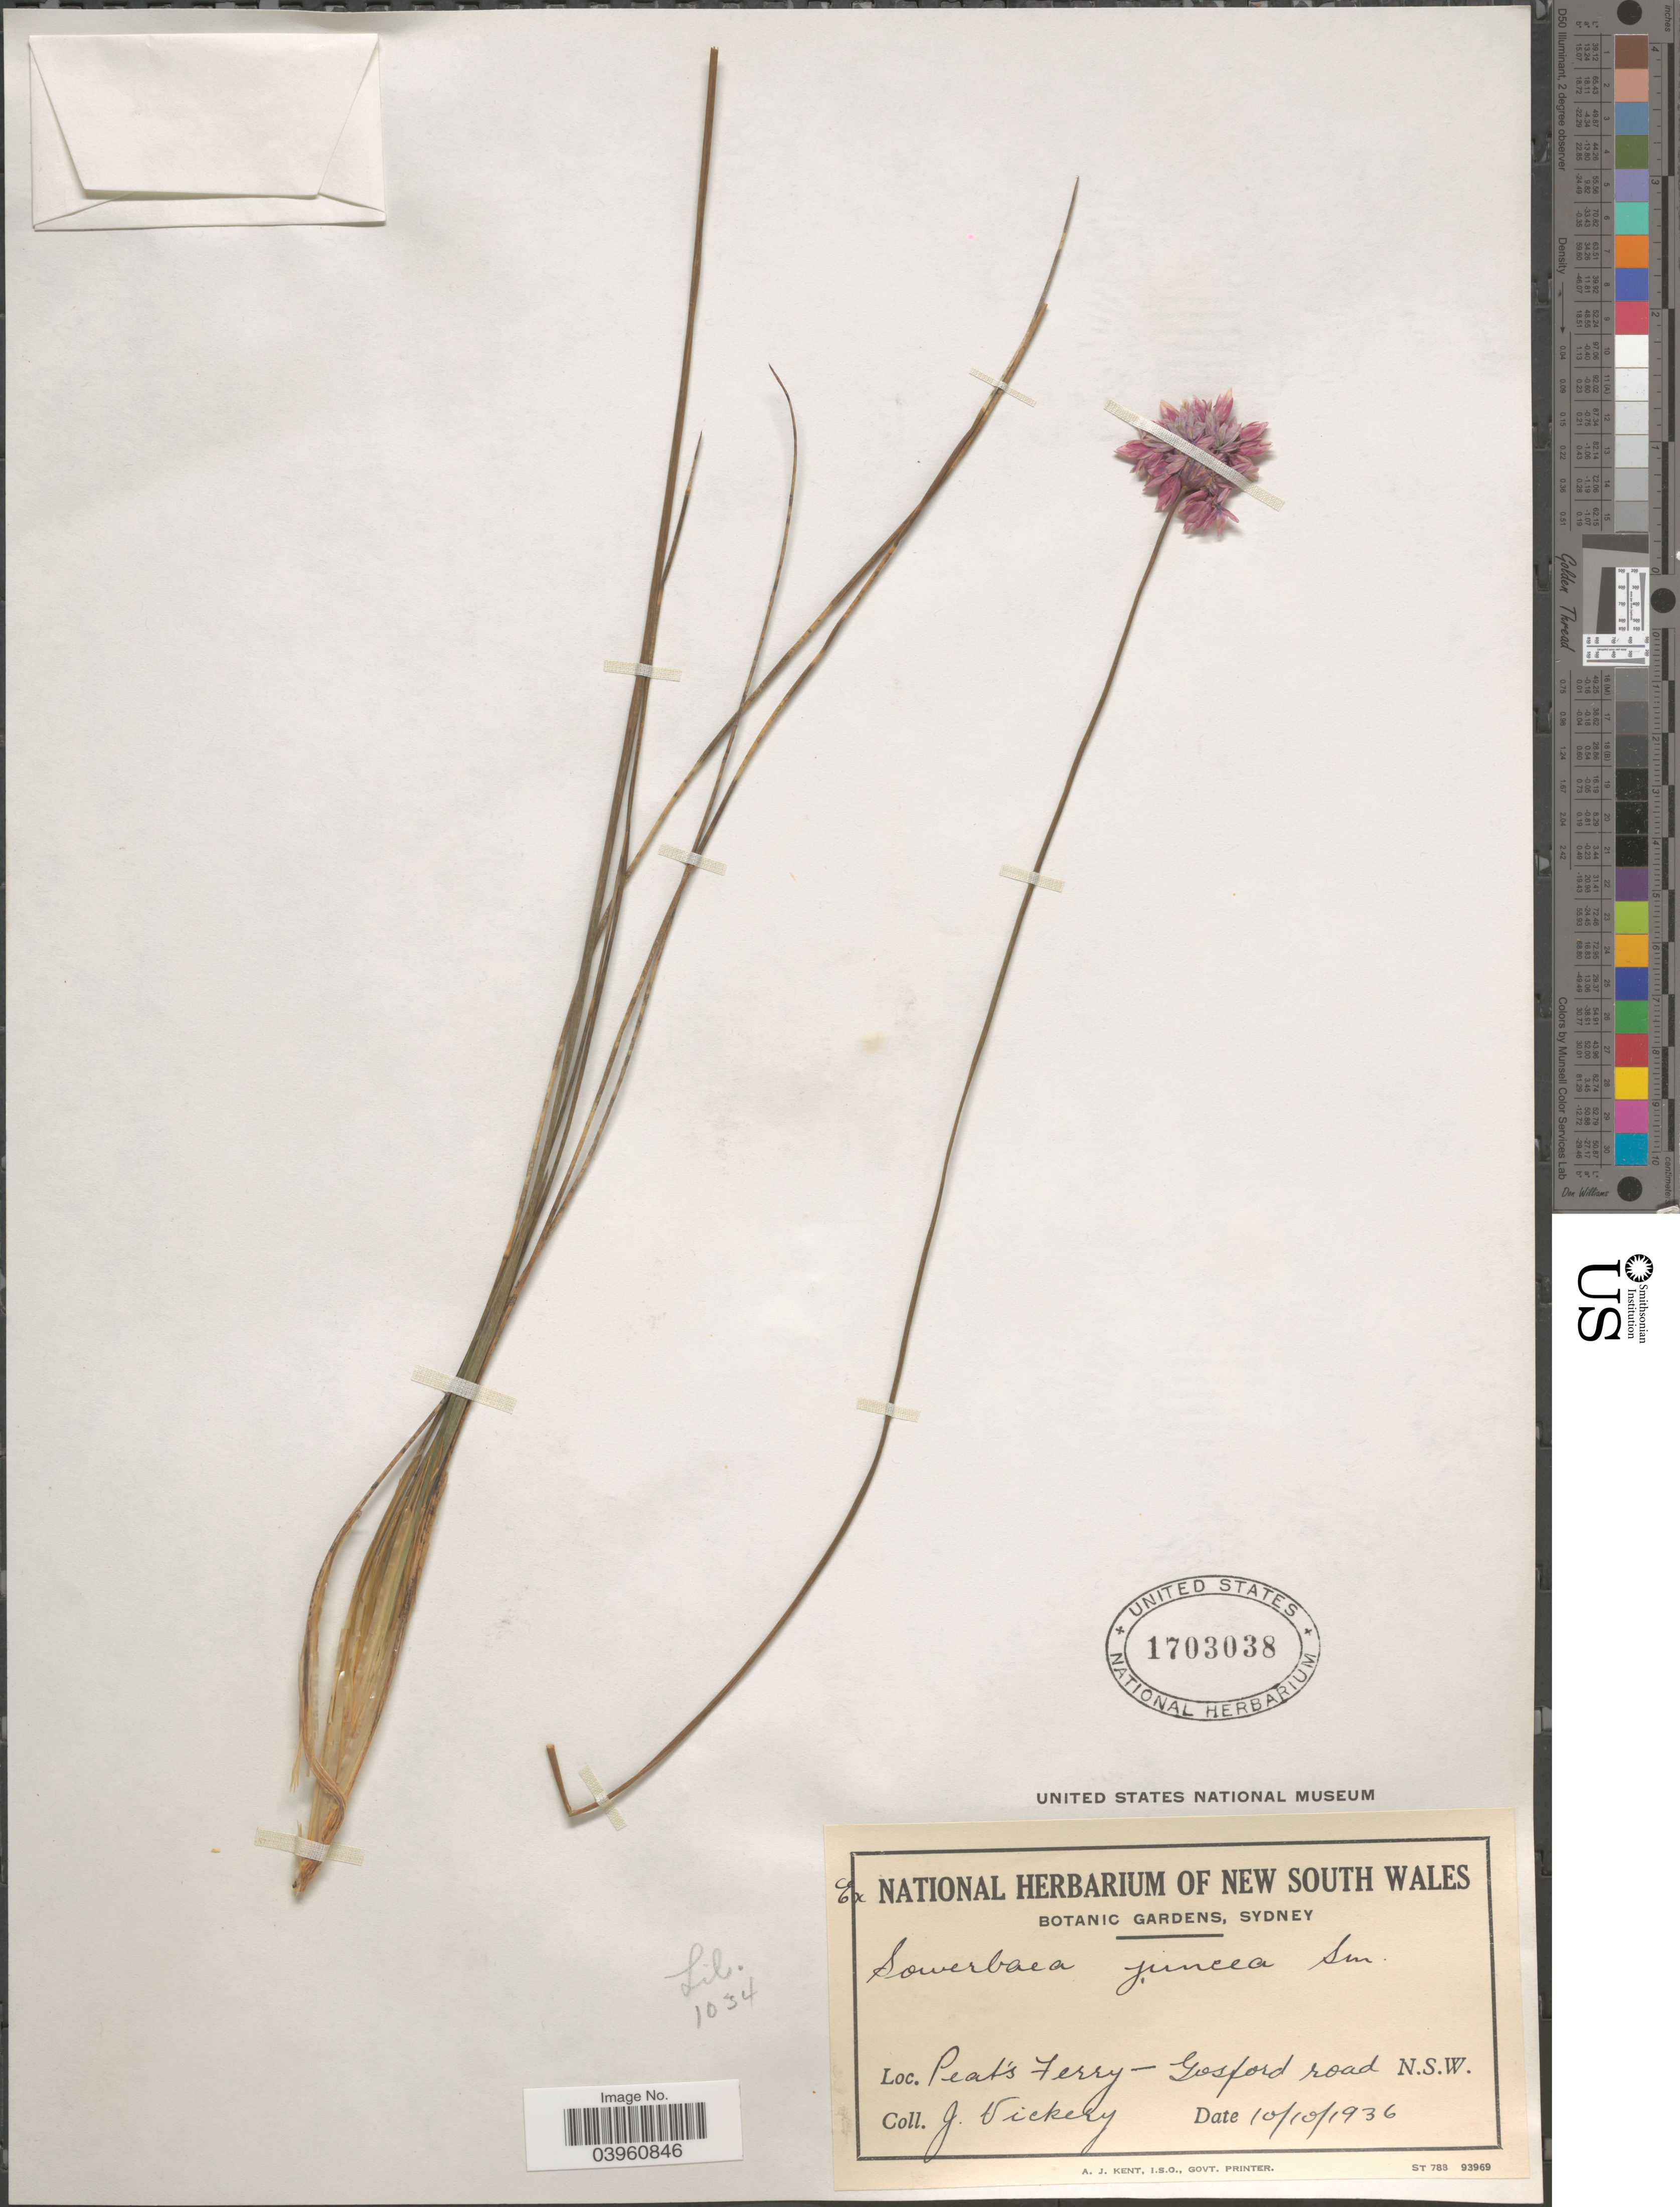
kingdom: Plantae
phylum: Tracheophyta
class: Liliopsida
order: Asparagales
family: Asparagaceae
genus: Sowerbaea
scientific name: Sowerbaea juncea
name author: Andrews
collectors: J. Vickery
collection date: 1936-10-10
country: Australia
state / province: New South Wales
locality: Peat's Ferry - Gosford road.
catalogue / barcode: US 1703038